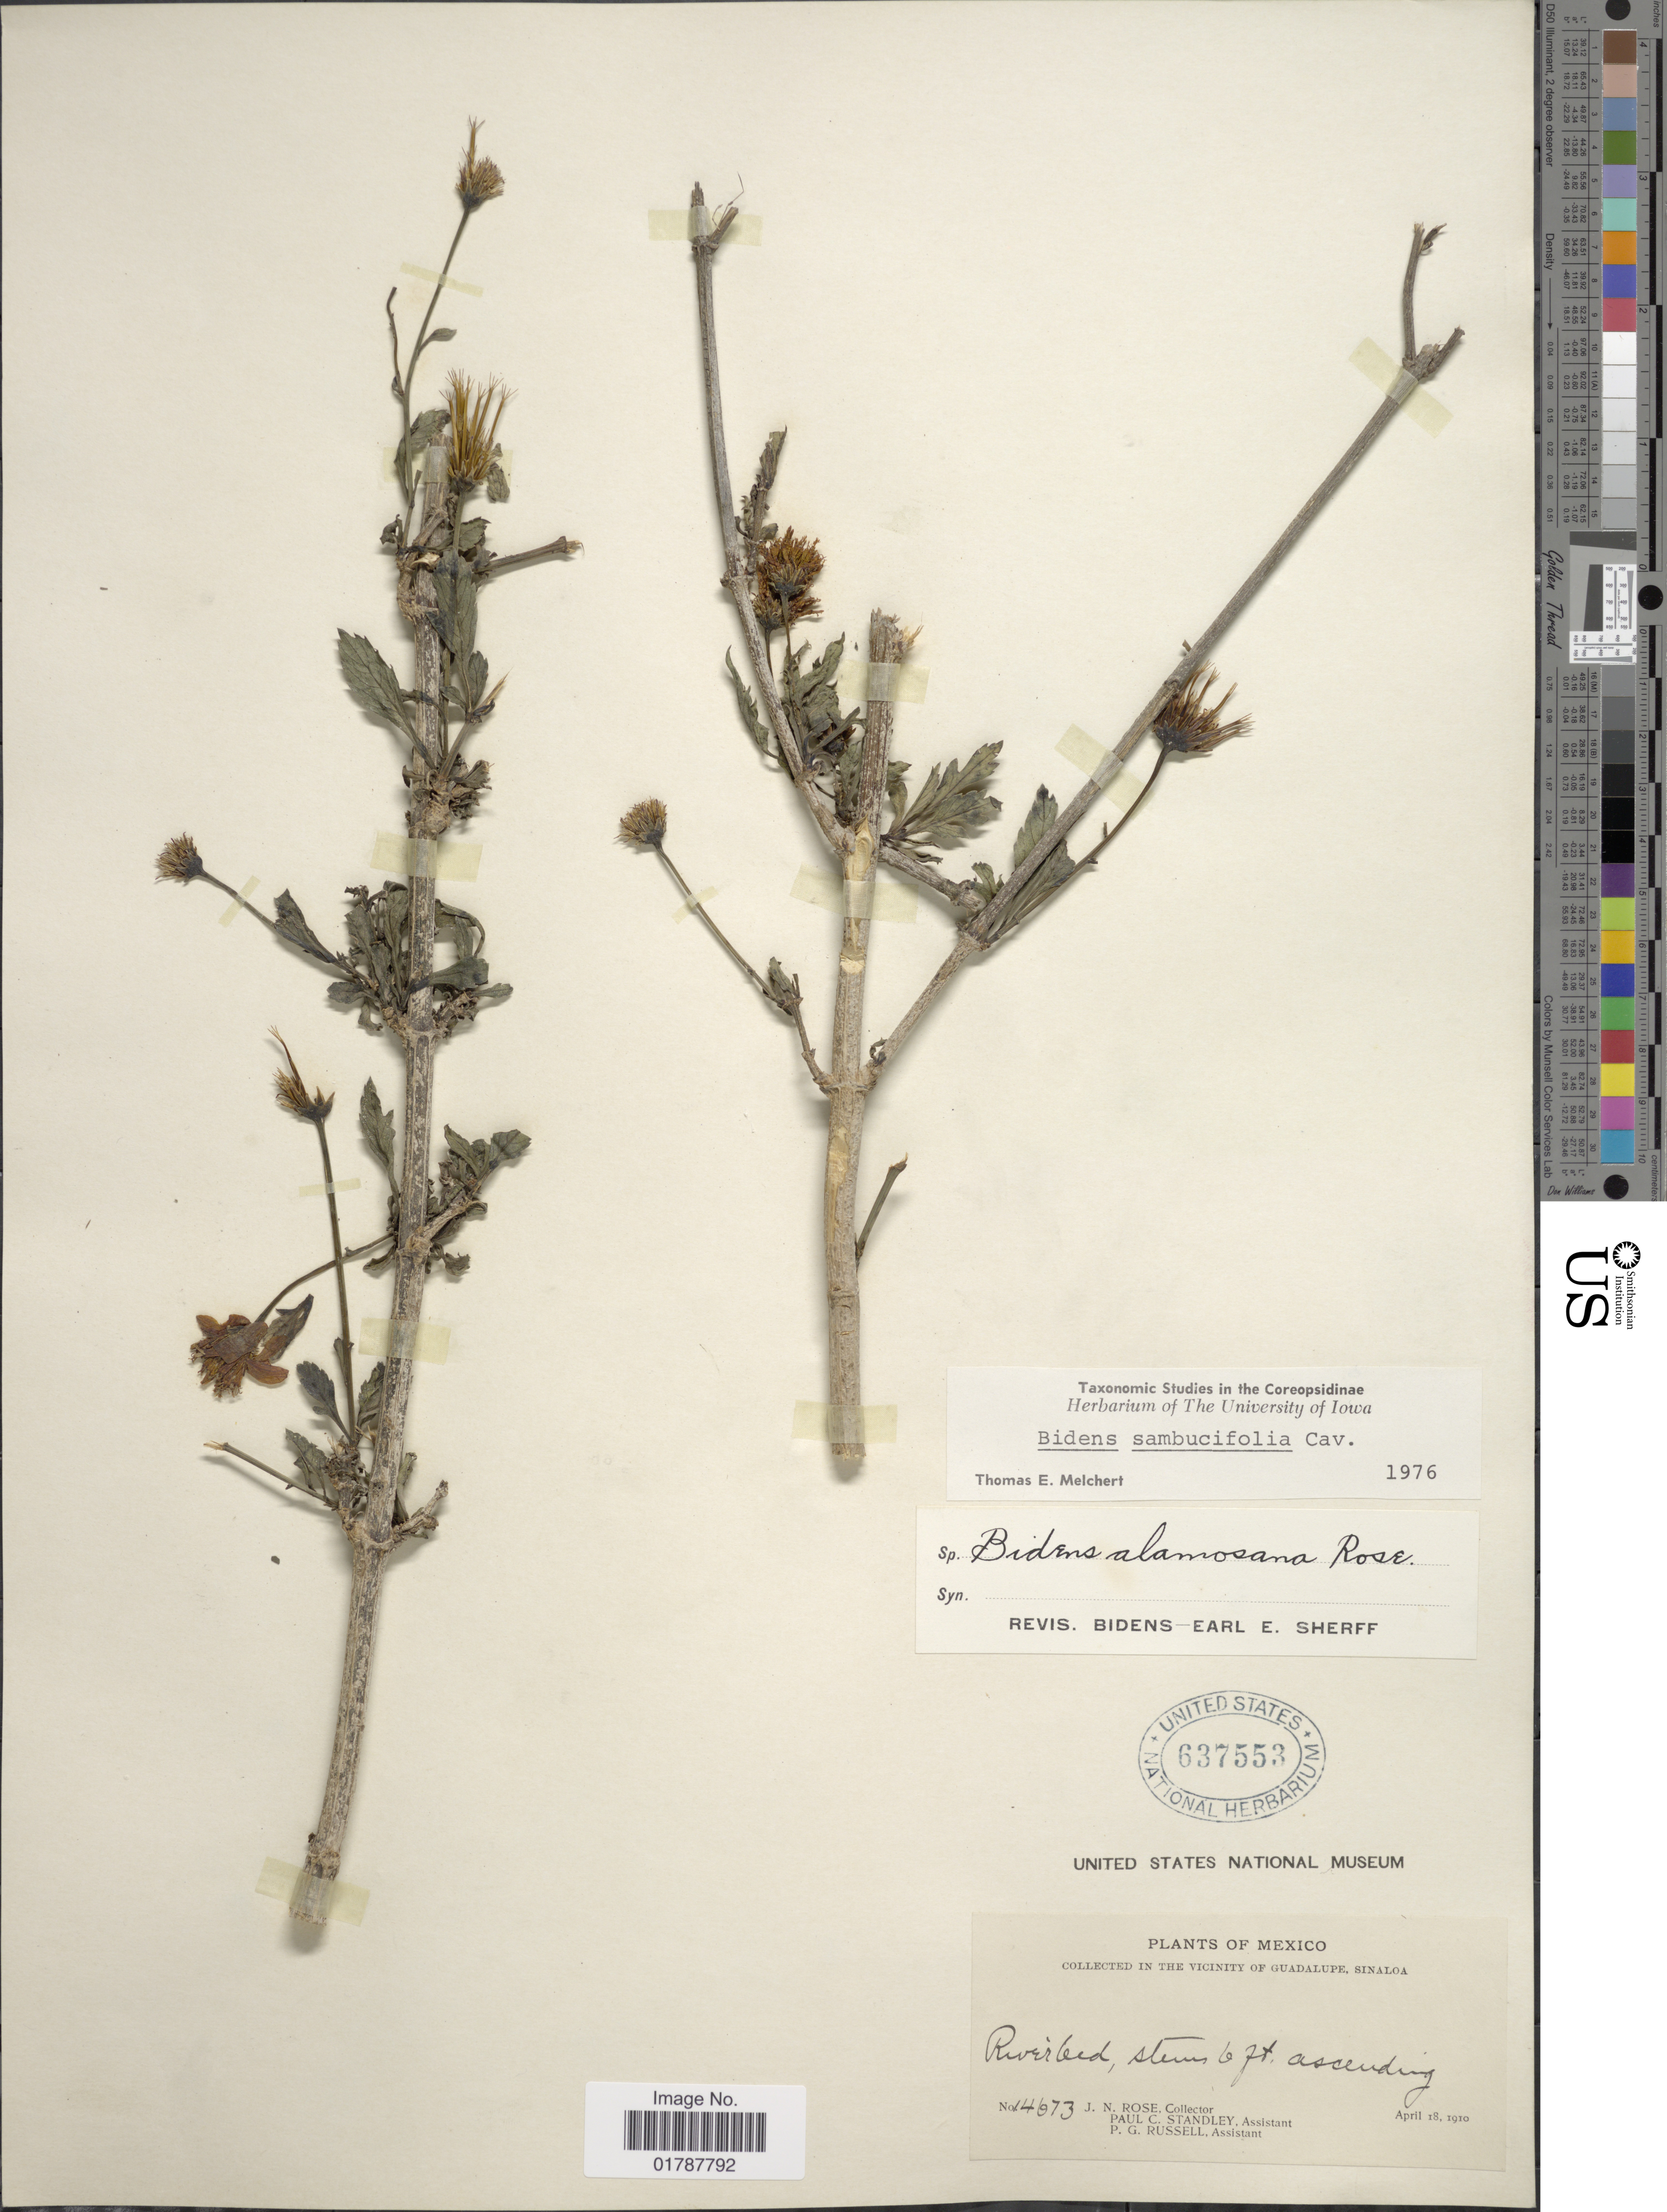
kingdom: Plantae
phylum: Tracheophyta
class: Magnoliopsida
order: Asterales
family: Asteraceae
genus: Bidens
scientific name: Bidens sambucifolia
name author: Cav.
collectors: J. N. Rose, P. C. Standley & P. G. Russell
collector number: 14673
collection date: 1910-04-18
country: Mexico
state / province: Sinaloa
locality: In The Vicinity of Guadalupe, Sinaloa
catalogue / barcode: US 637553